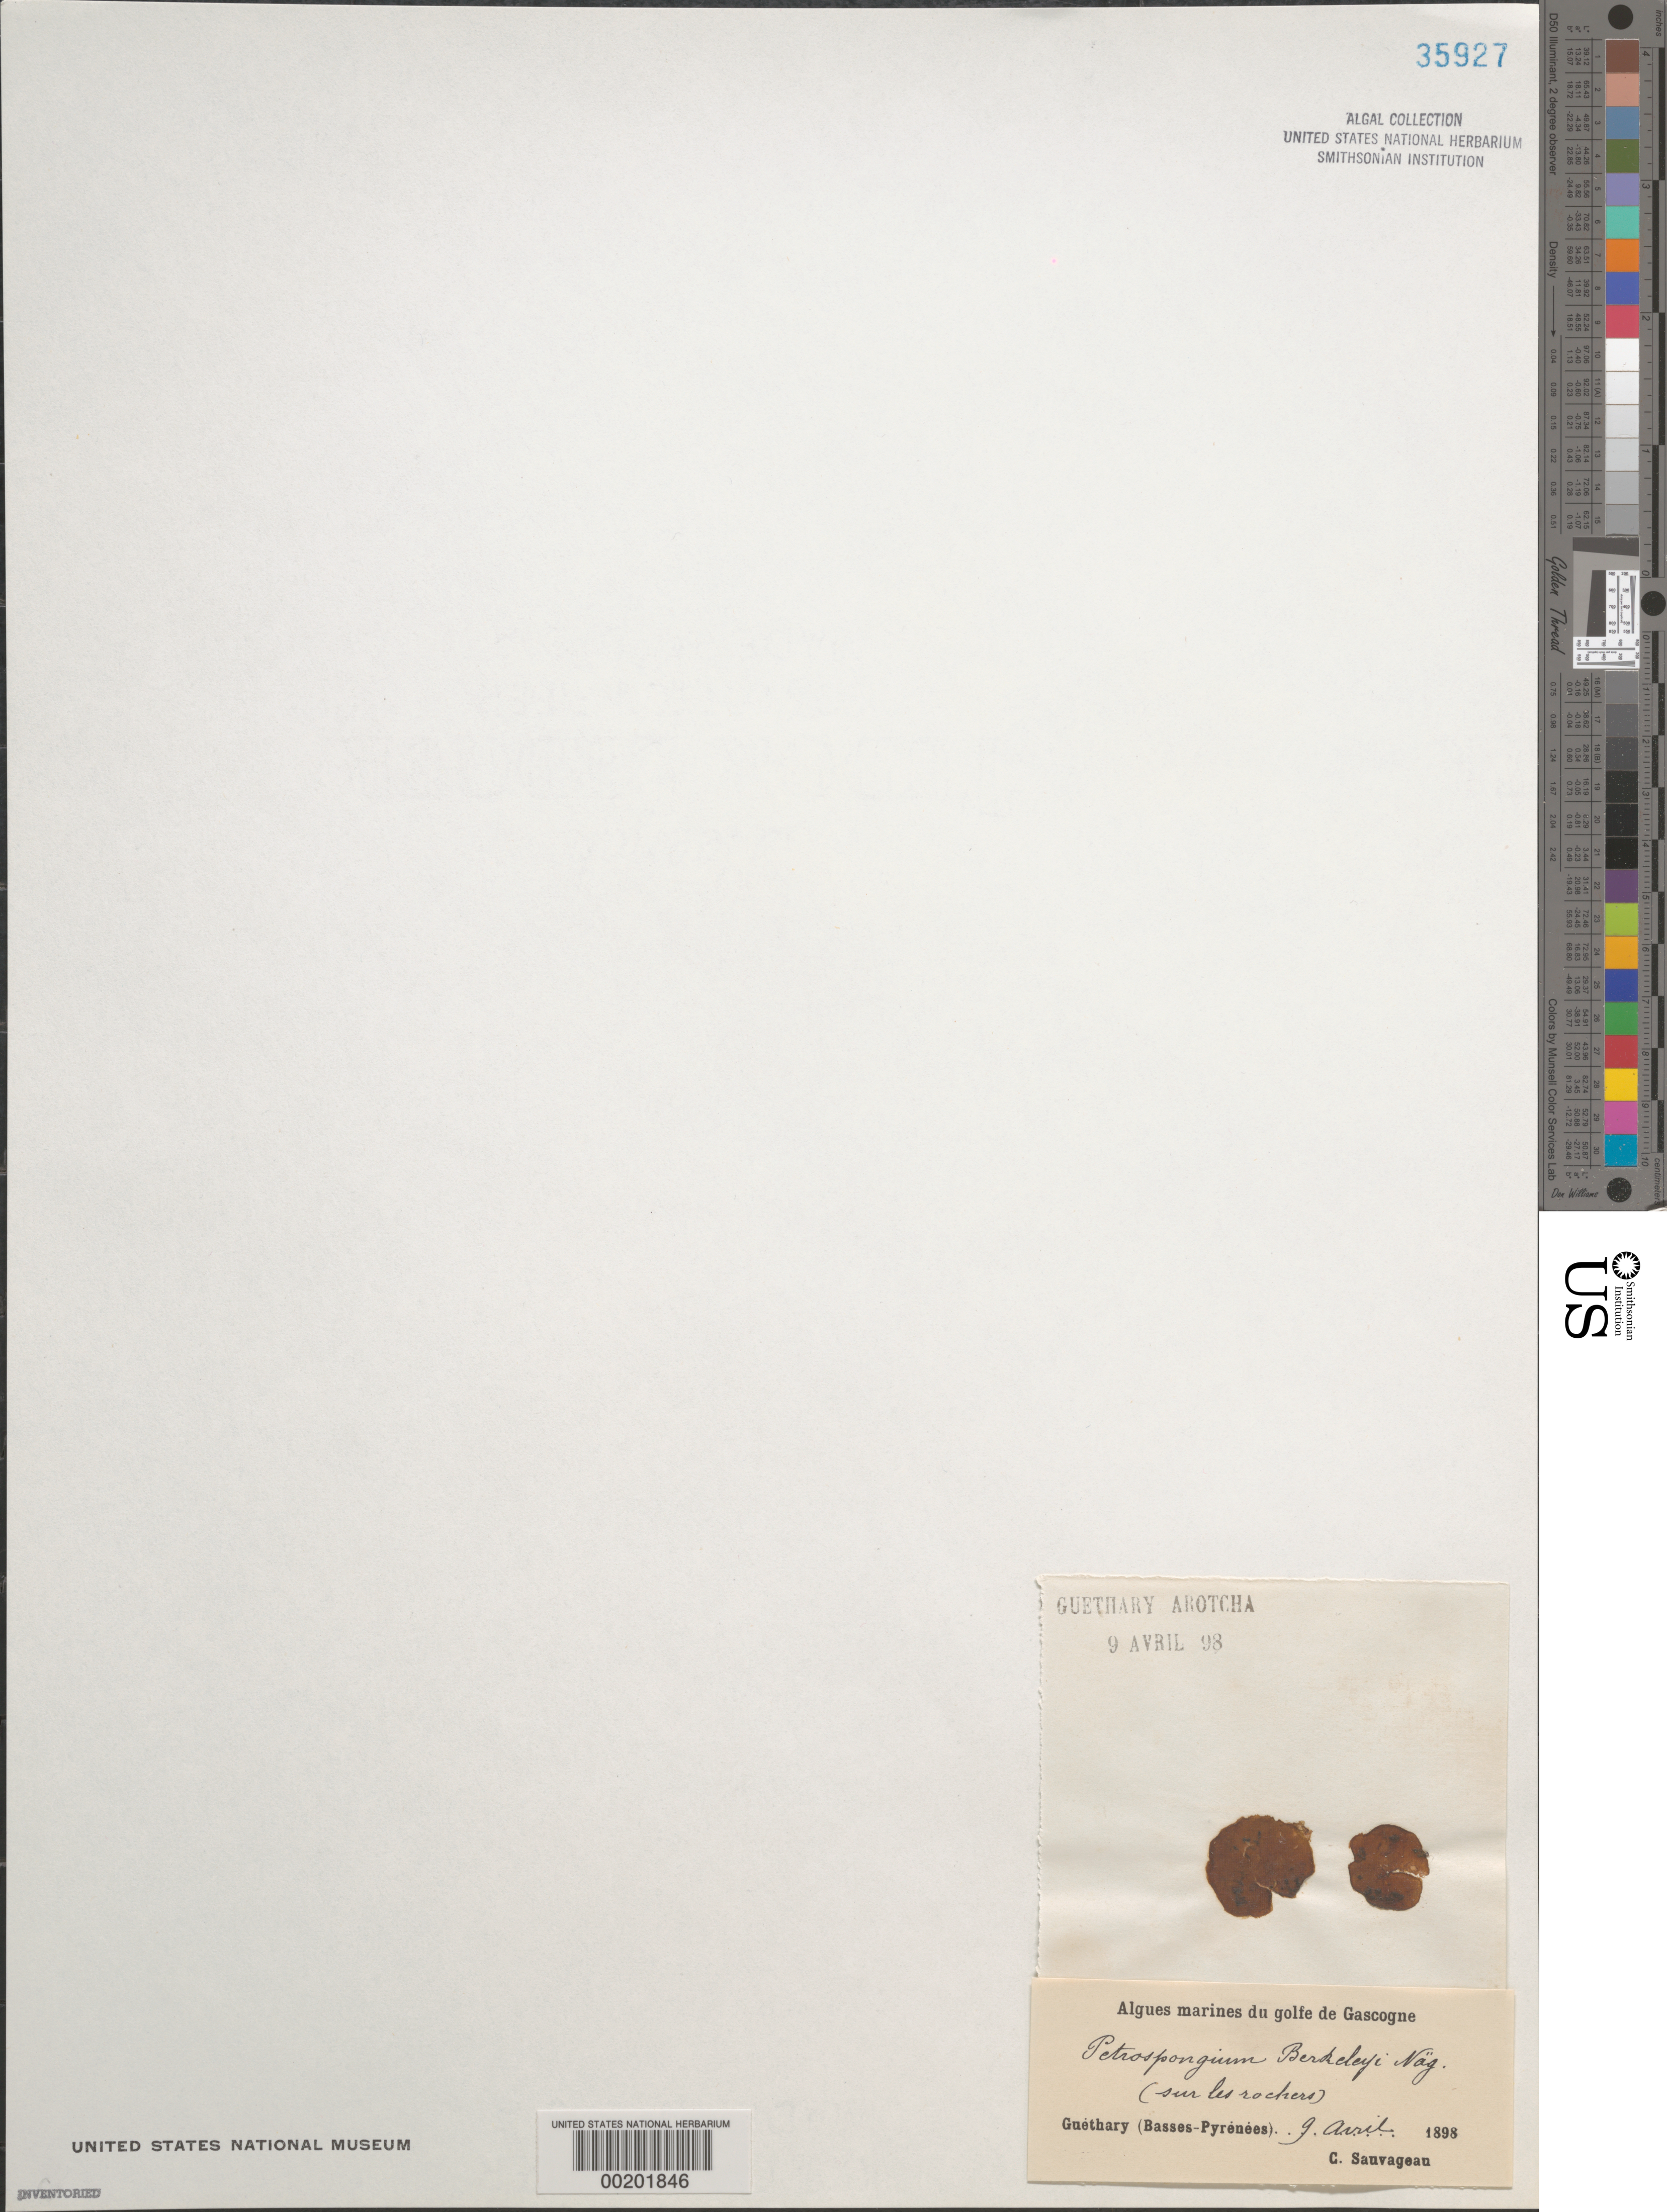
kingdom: Chromista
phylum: Ochrophyta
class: Phaeophyceae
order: Ectocarpales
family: Petrospongiaceae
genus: Petrospongium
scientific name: Petrospongium rugosum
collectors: C. F. Sauvageau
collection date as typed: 09 Apr 1898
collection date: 1898-04-09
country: France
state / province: Nouvelle-Aquitaine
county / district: Pyrénées-Atlantiques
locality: Guethary Arotcha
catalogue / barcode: US 35927